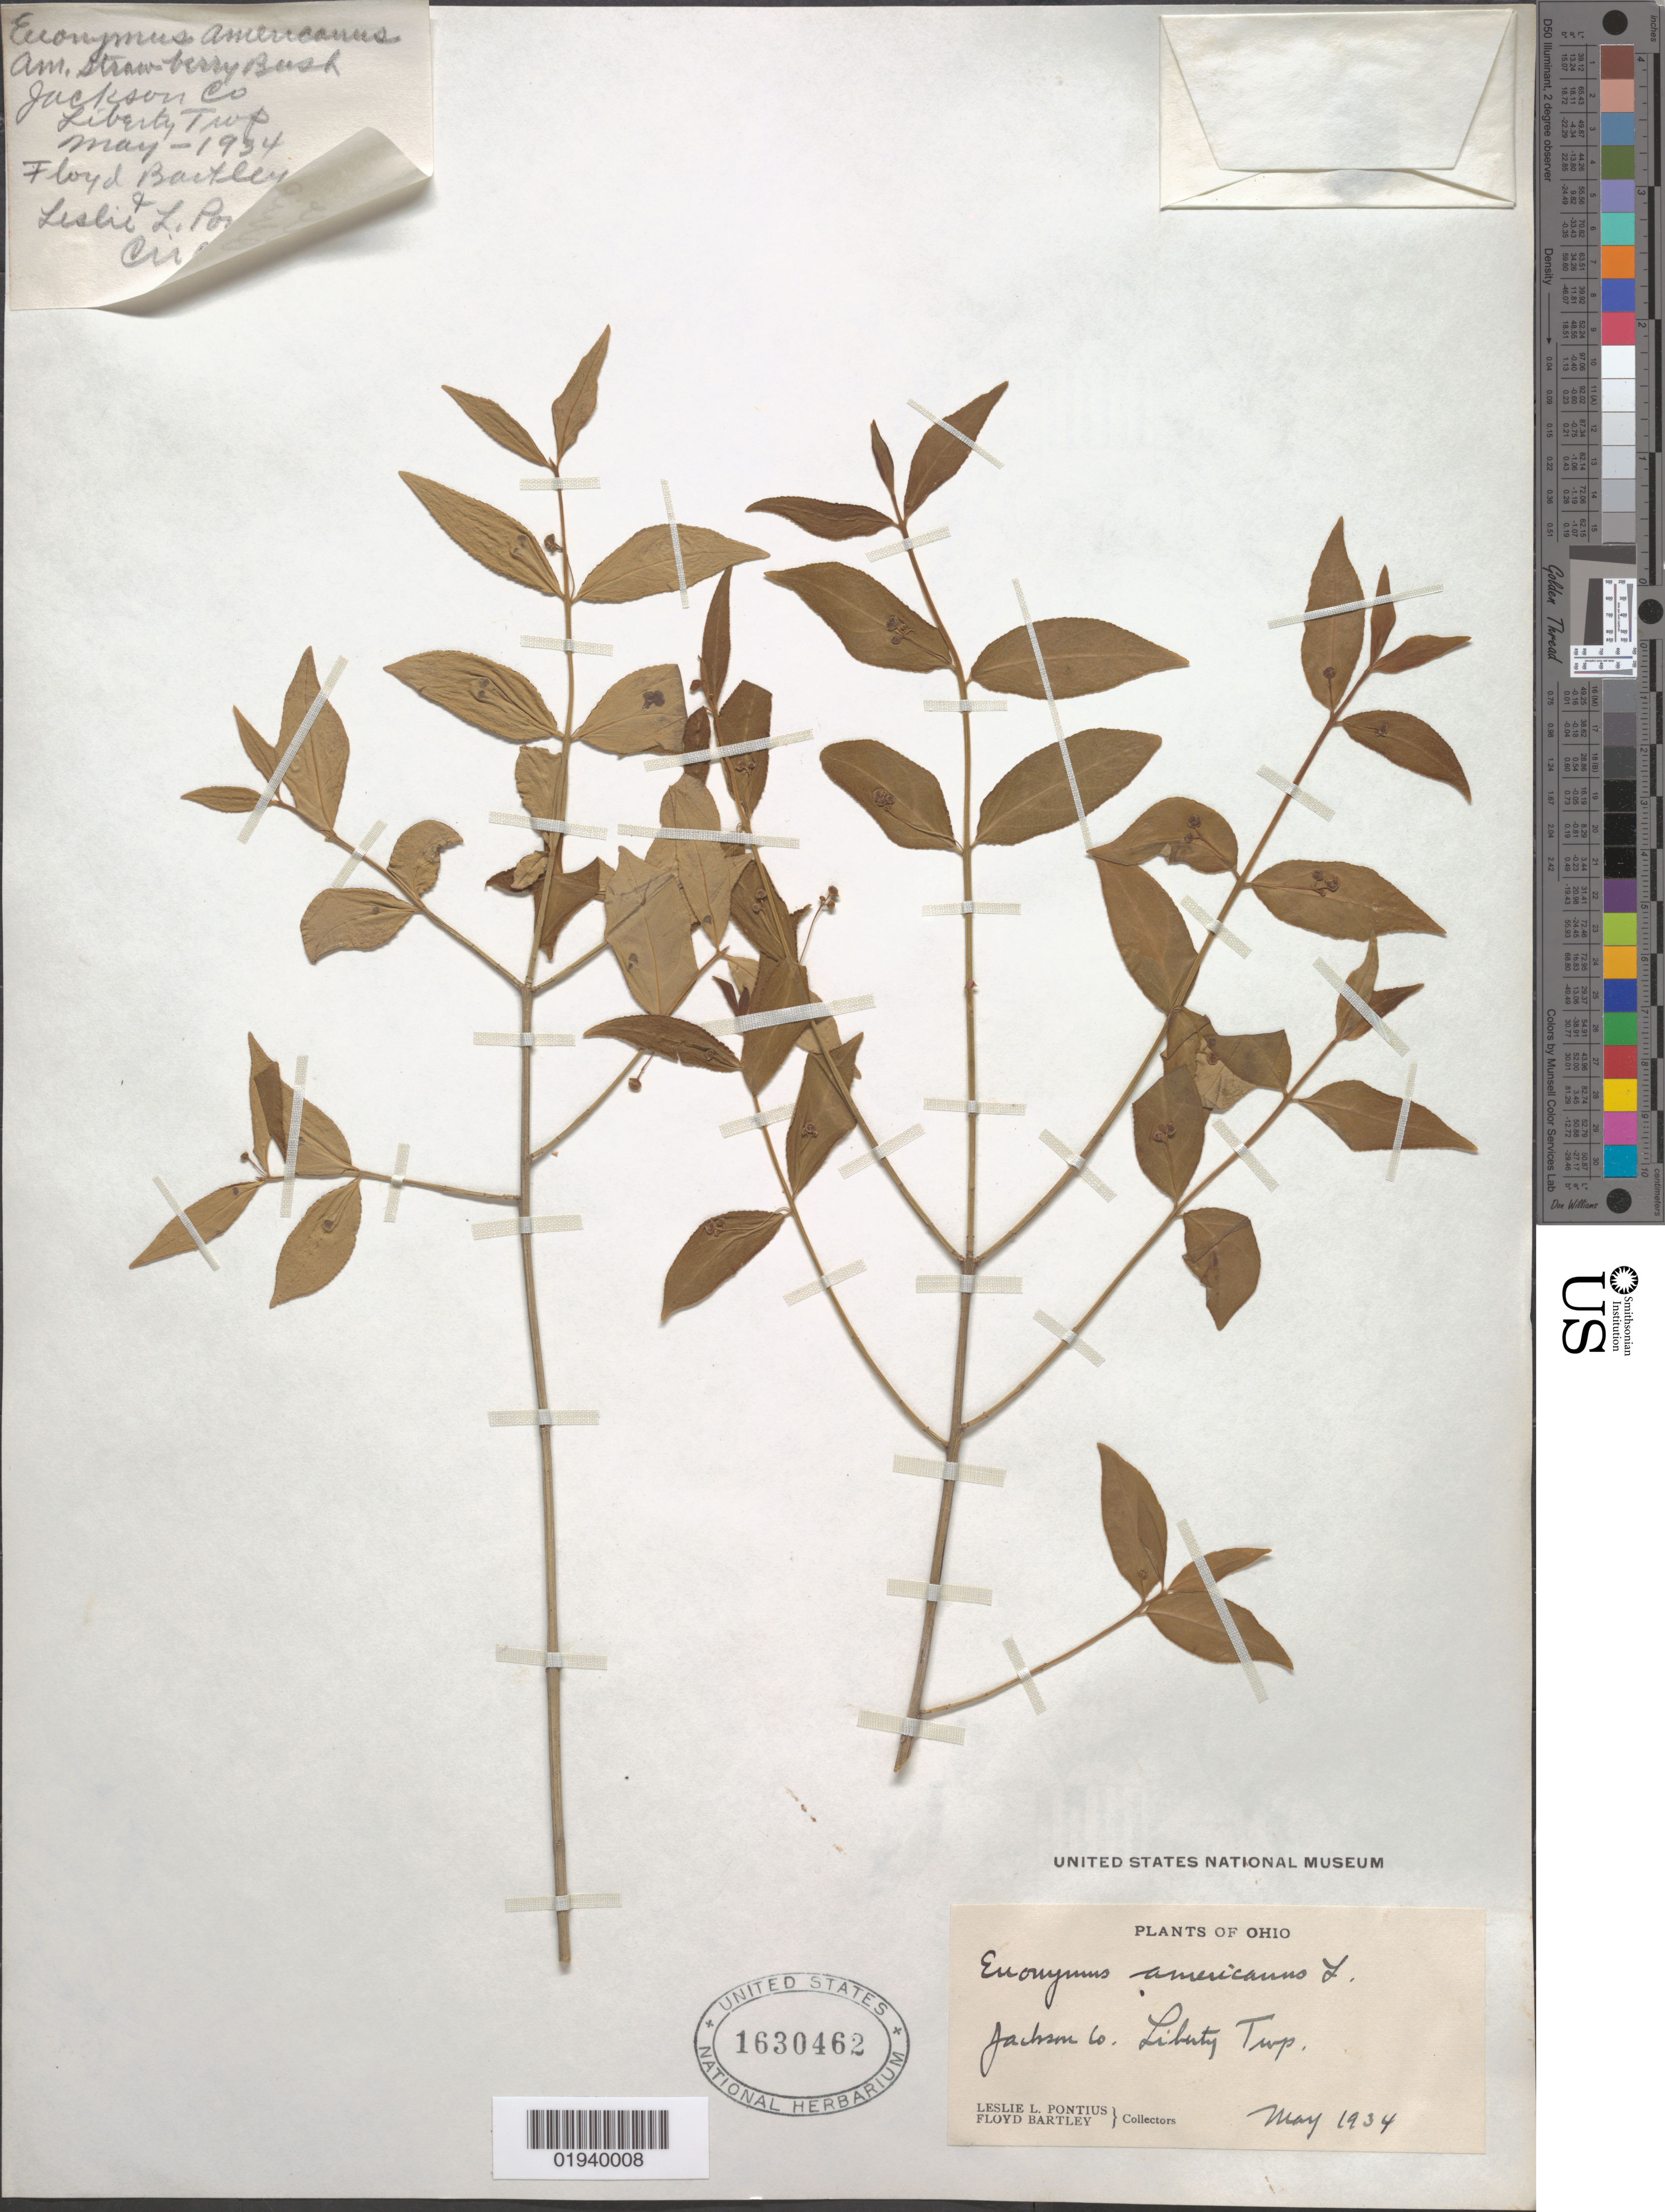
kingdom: Plantae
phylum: Tracheophyta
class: Magnoliopsida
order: Celastrales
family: Celastraceae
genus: Euonymus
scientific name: Euonymus americanus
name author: L.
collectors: L. Pontius & F. Bartley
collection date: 1934-05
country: United States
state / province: Ohio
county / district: Jackson County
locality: Liberty Twp.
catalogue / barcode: US 1630462